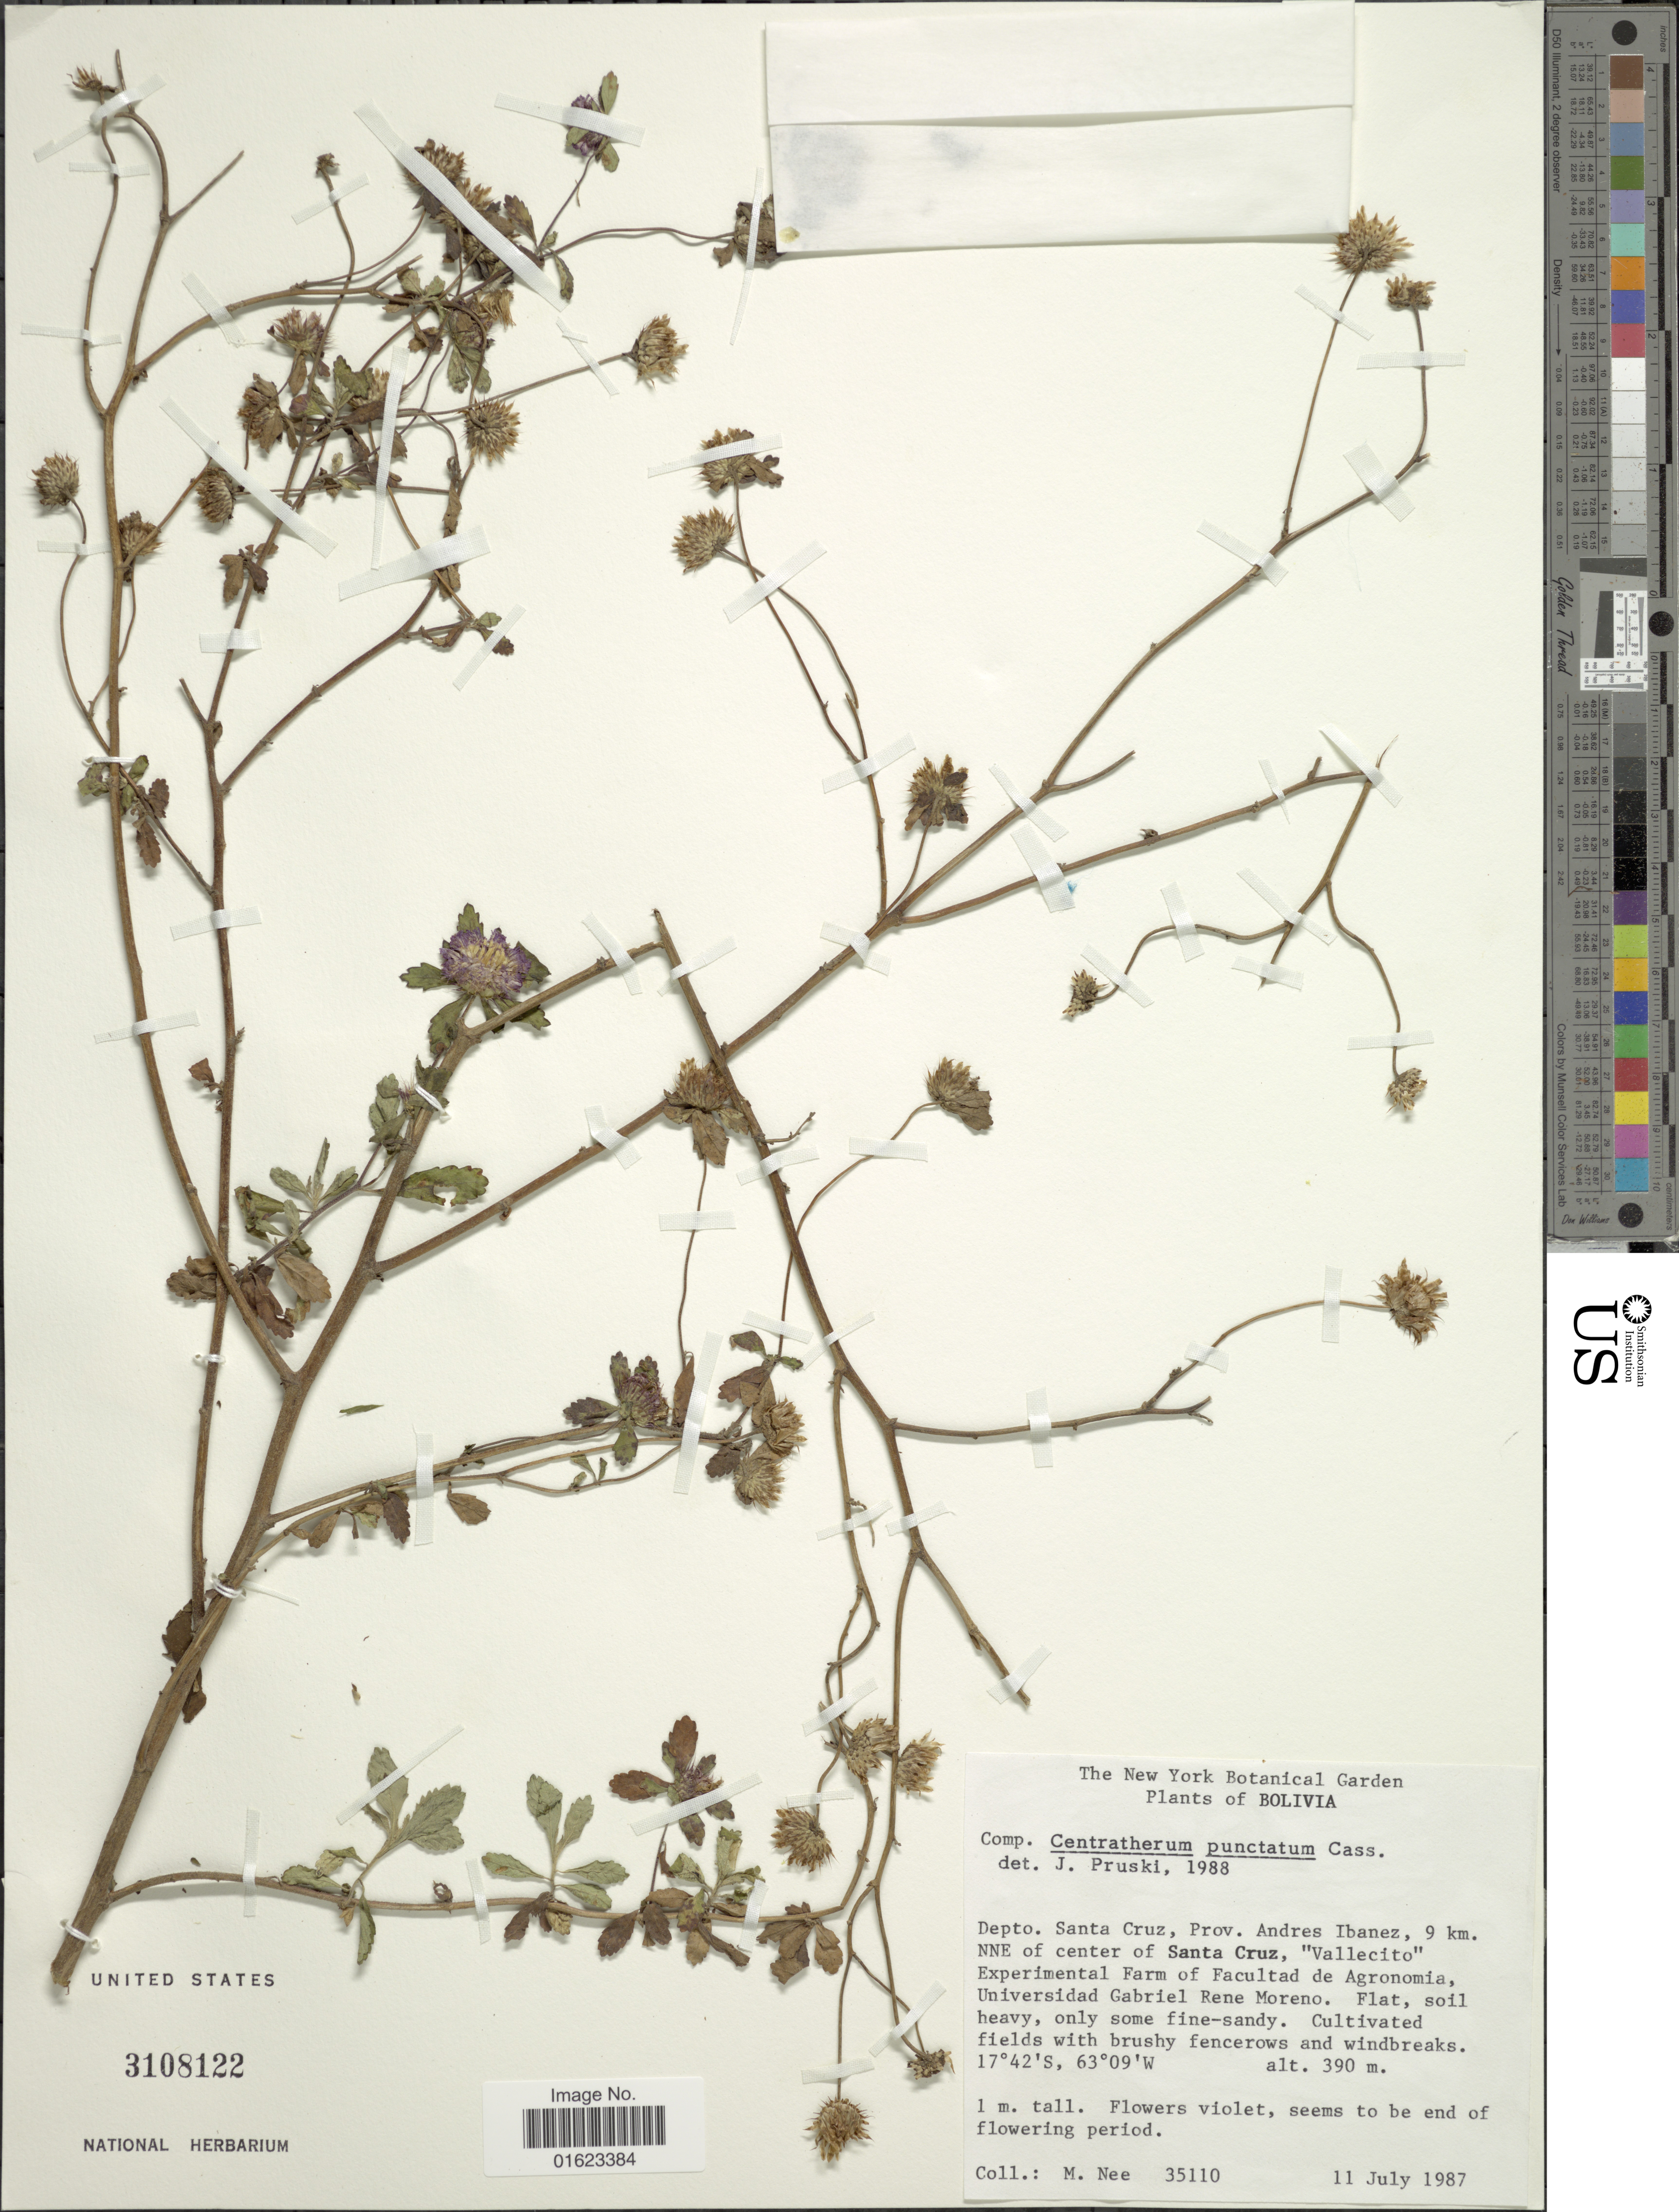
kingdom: Plantae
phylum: Tracheophyta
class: Magnoliopsida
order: Asterales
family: Asteraceae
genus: Centratherum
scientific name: Centratherum punctatum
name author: Cass.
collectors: M. Nee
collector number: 35110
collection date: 1987-07-11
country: Bolivia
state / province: Santa Cruz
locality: Bolivia. Depto. Santa Cruz. Prov. Andres Ibanez, 9 km. NNE of center of Santa Cruz, "Vallecito", Experimental Farm of Faculatad de Agronomia.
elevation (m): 390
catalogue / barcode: US 3108122